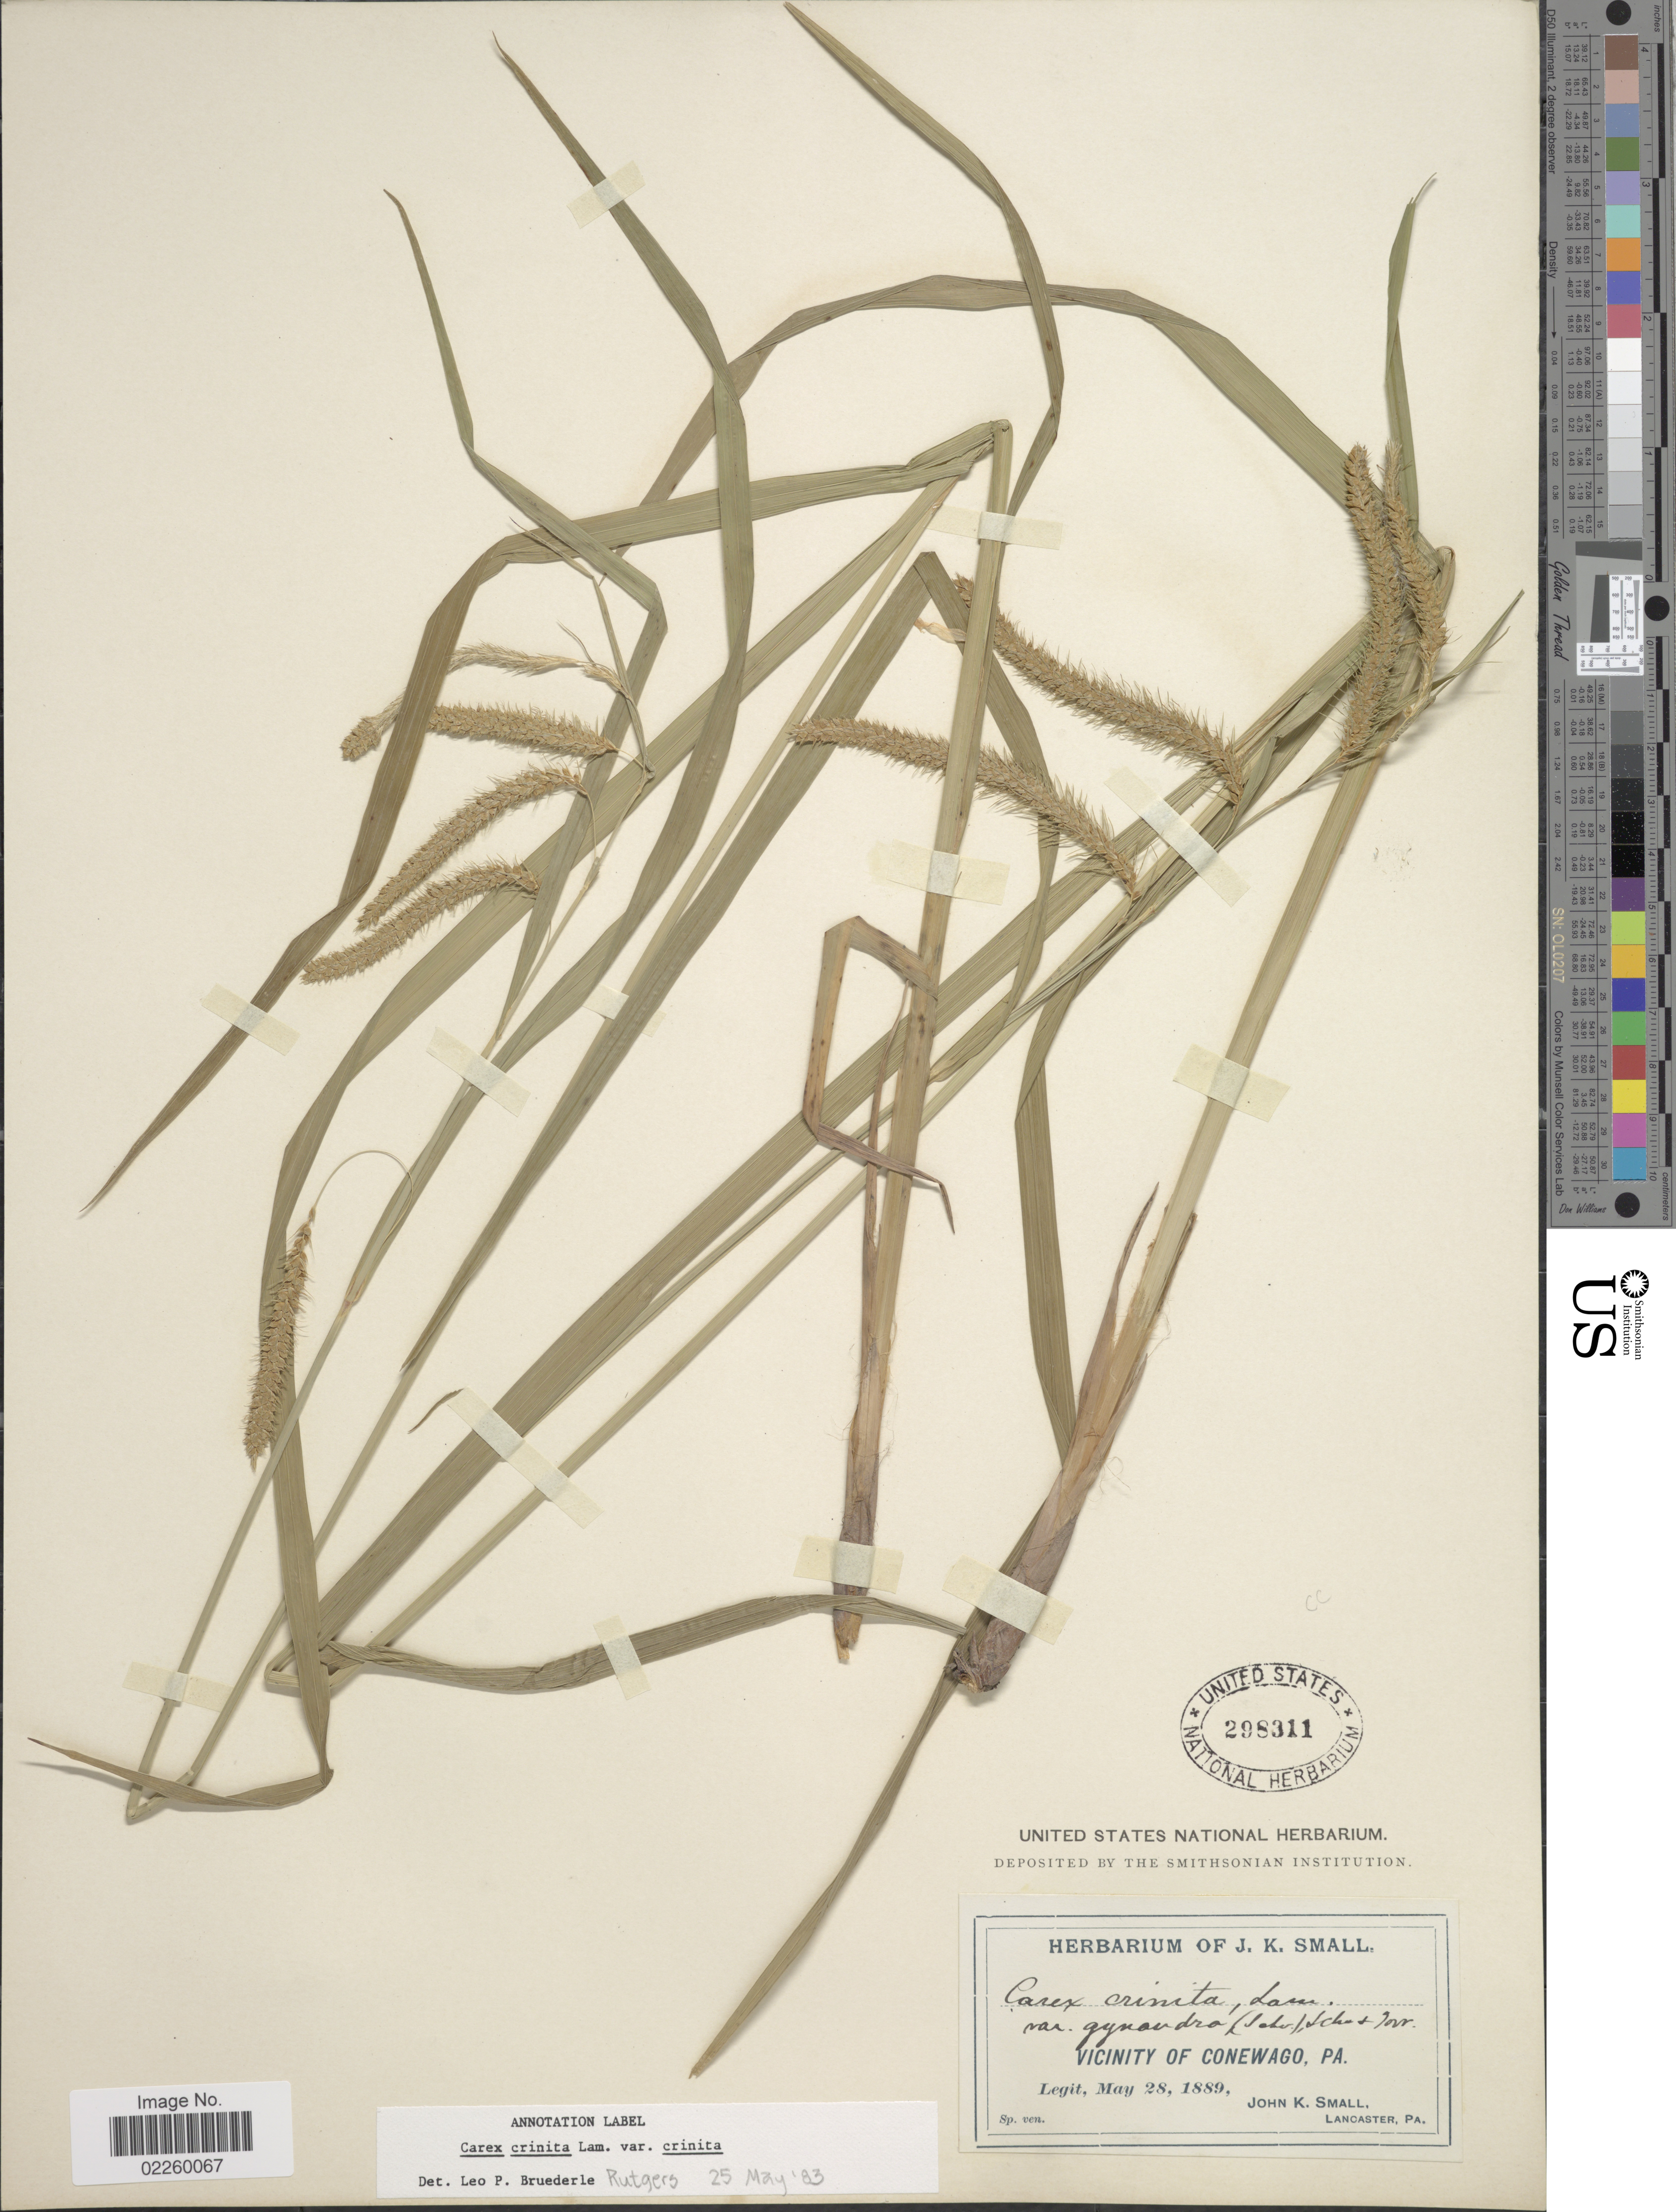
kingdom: Plantae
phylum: Tracheophyta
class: Liliopsida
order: Poales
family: Cyperaceae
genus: Carex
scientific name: Carex crinita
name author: Lam.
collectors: J. K. Small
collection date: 1889-05-28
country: United States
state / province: Pennsylvania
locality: Vicinity of Conewago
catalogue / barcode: US 298311